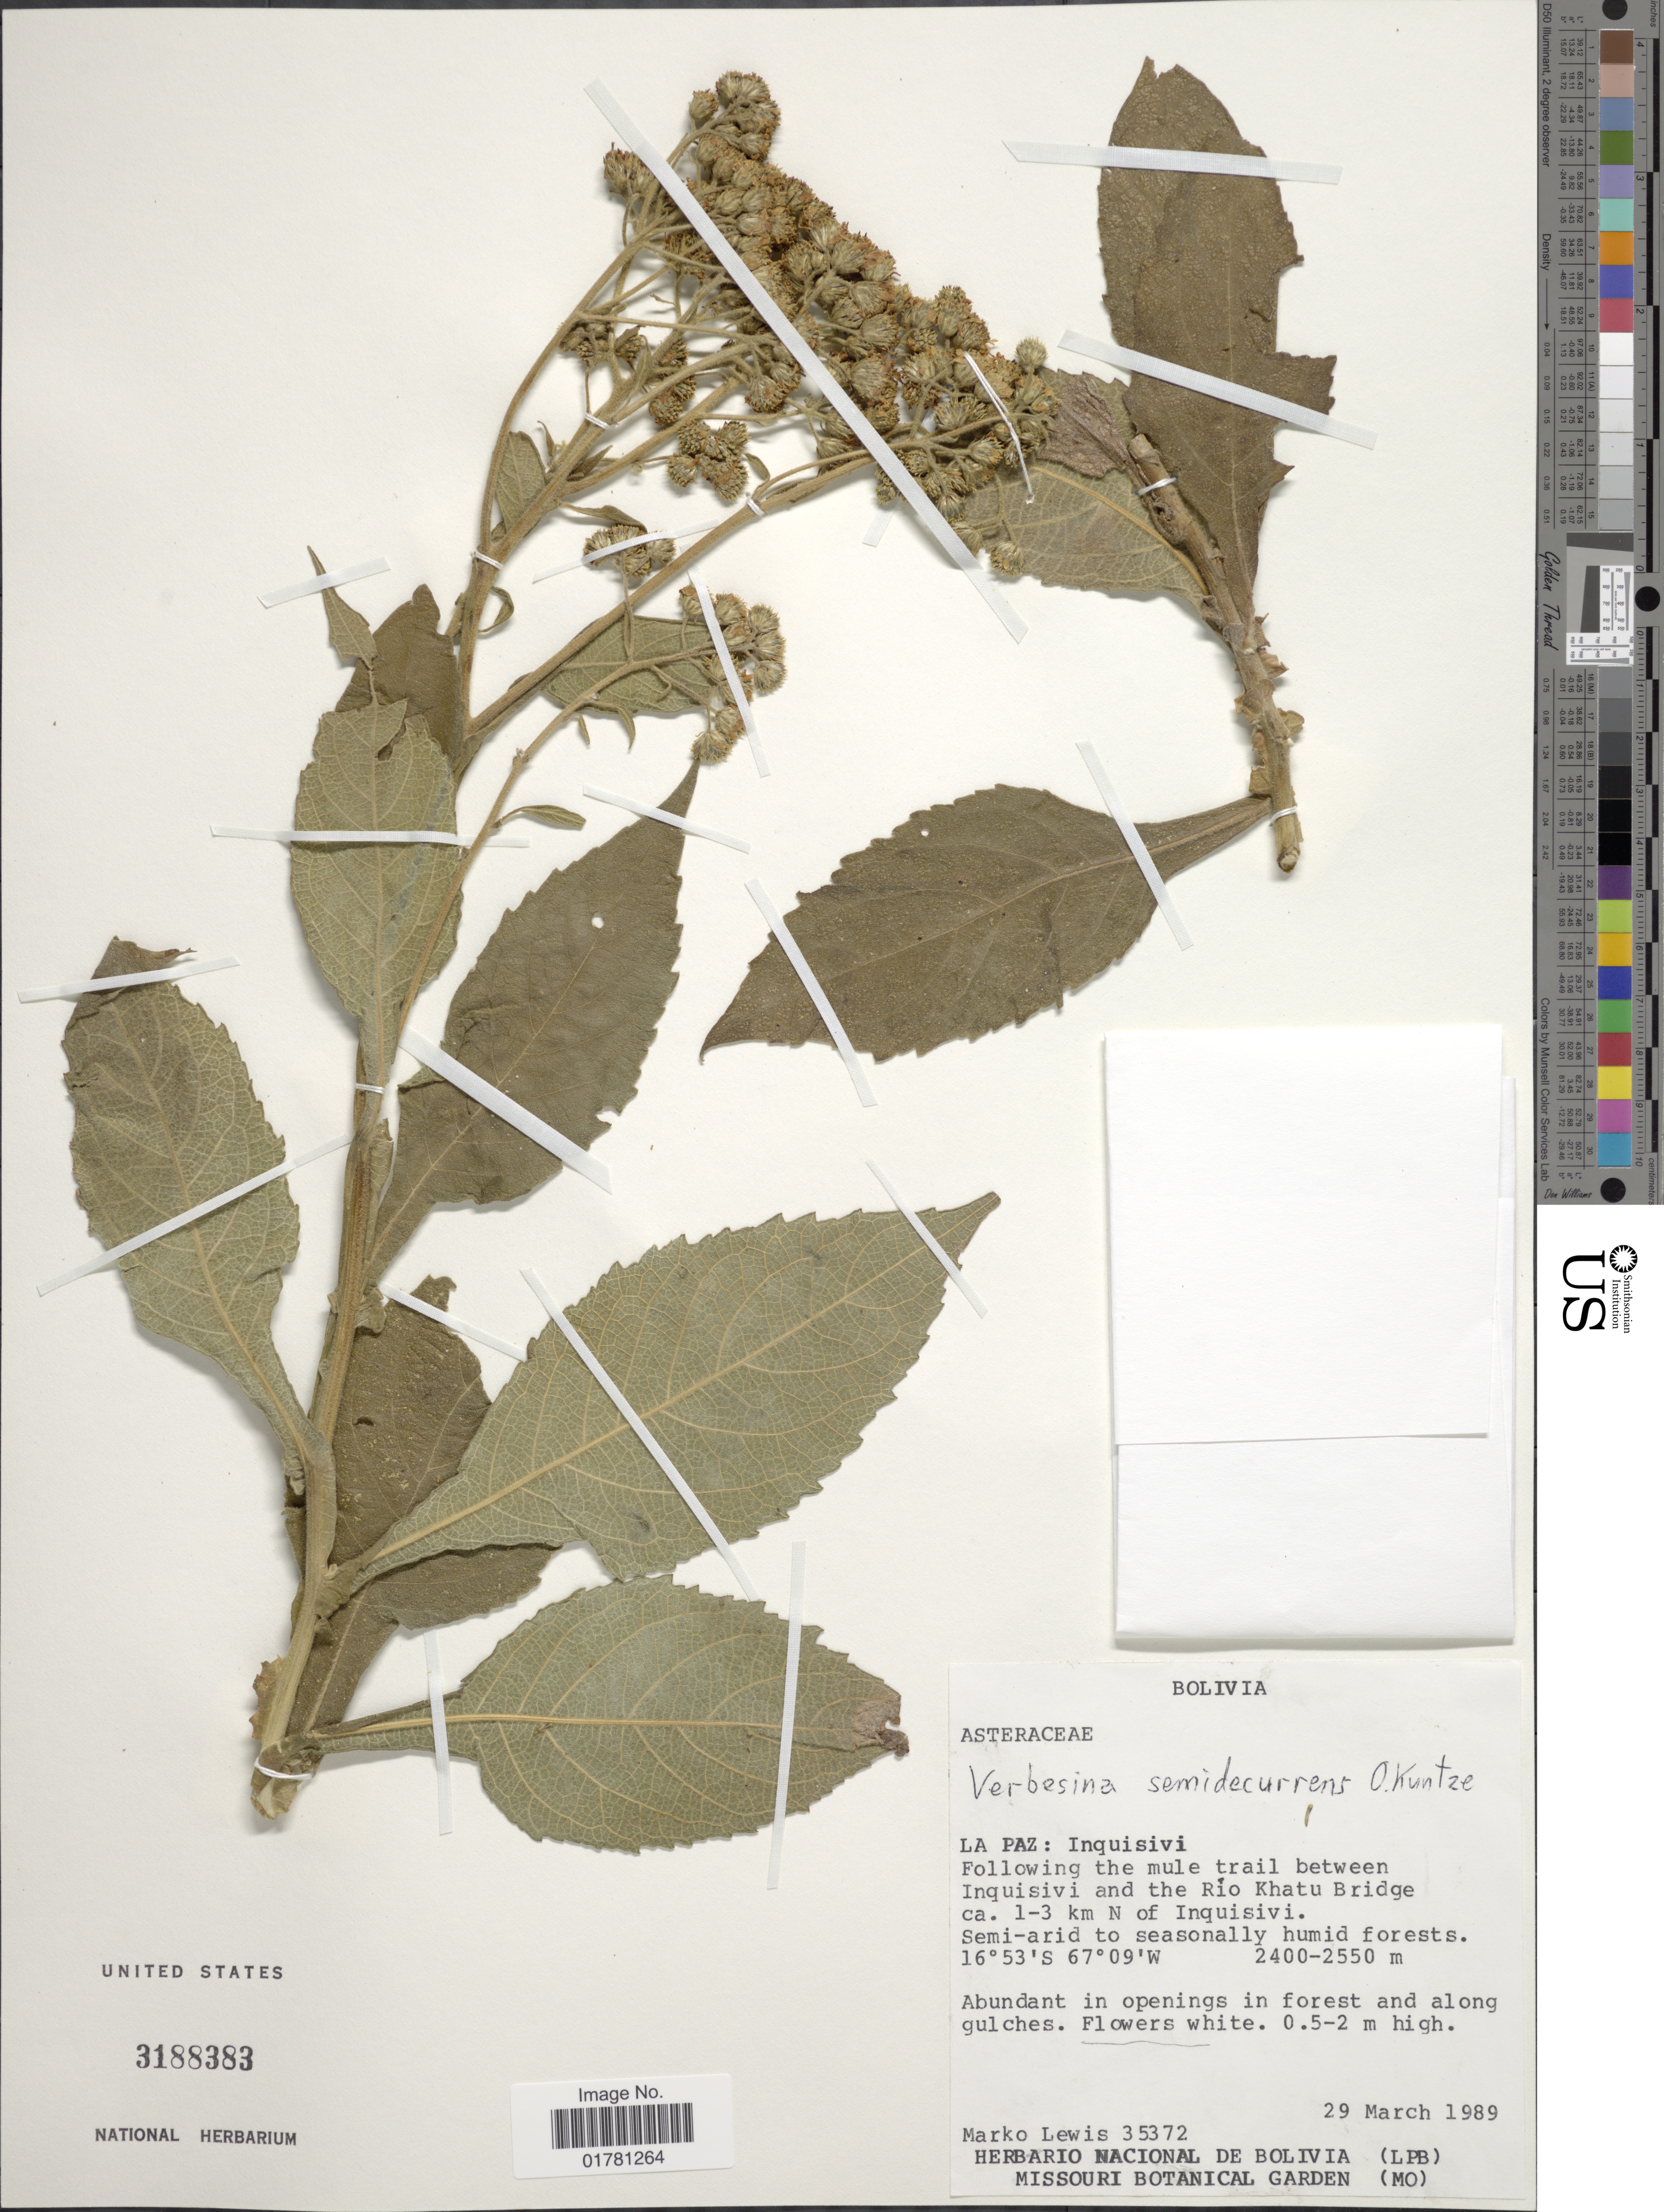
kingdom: Plantae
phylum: Tracheophyta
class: Magnoliopsida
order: Asterales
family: Asteraceae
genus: Verbesina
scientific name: Verbesina semidecurrens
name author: Kuntze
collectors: M. A. Lewis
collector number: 35372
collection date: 1989-03-29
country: Bolivia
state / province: La Paz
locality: Inquisivi, Following the mule trail between Inquisivi and the Río Khatu Bridge ca. 1-3 km n of Inquisivi. Semi-arid to seasonally humid forests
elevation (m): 2400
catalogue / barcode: US 3188383